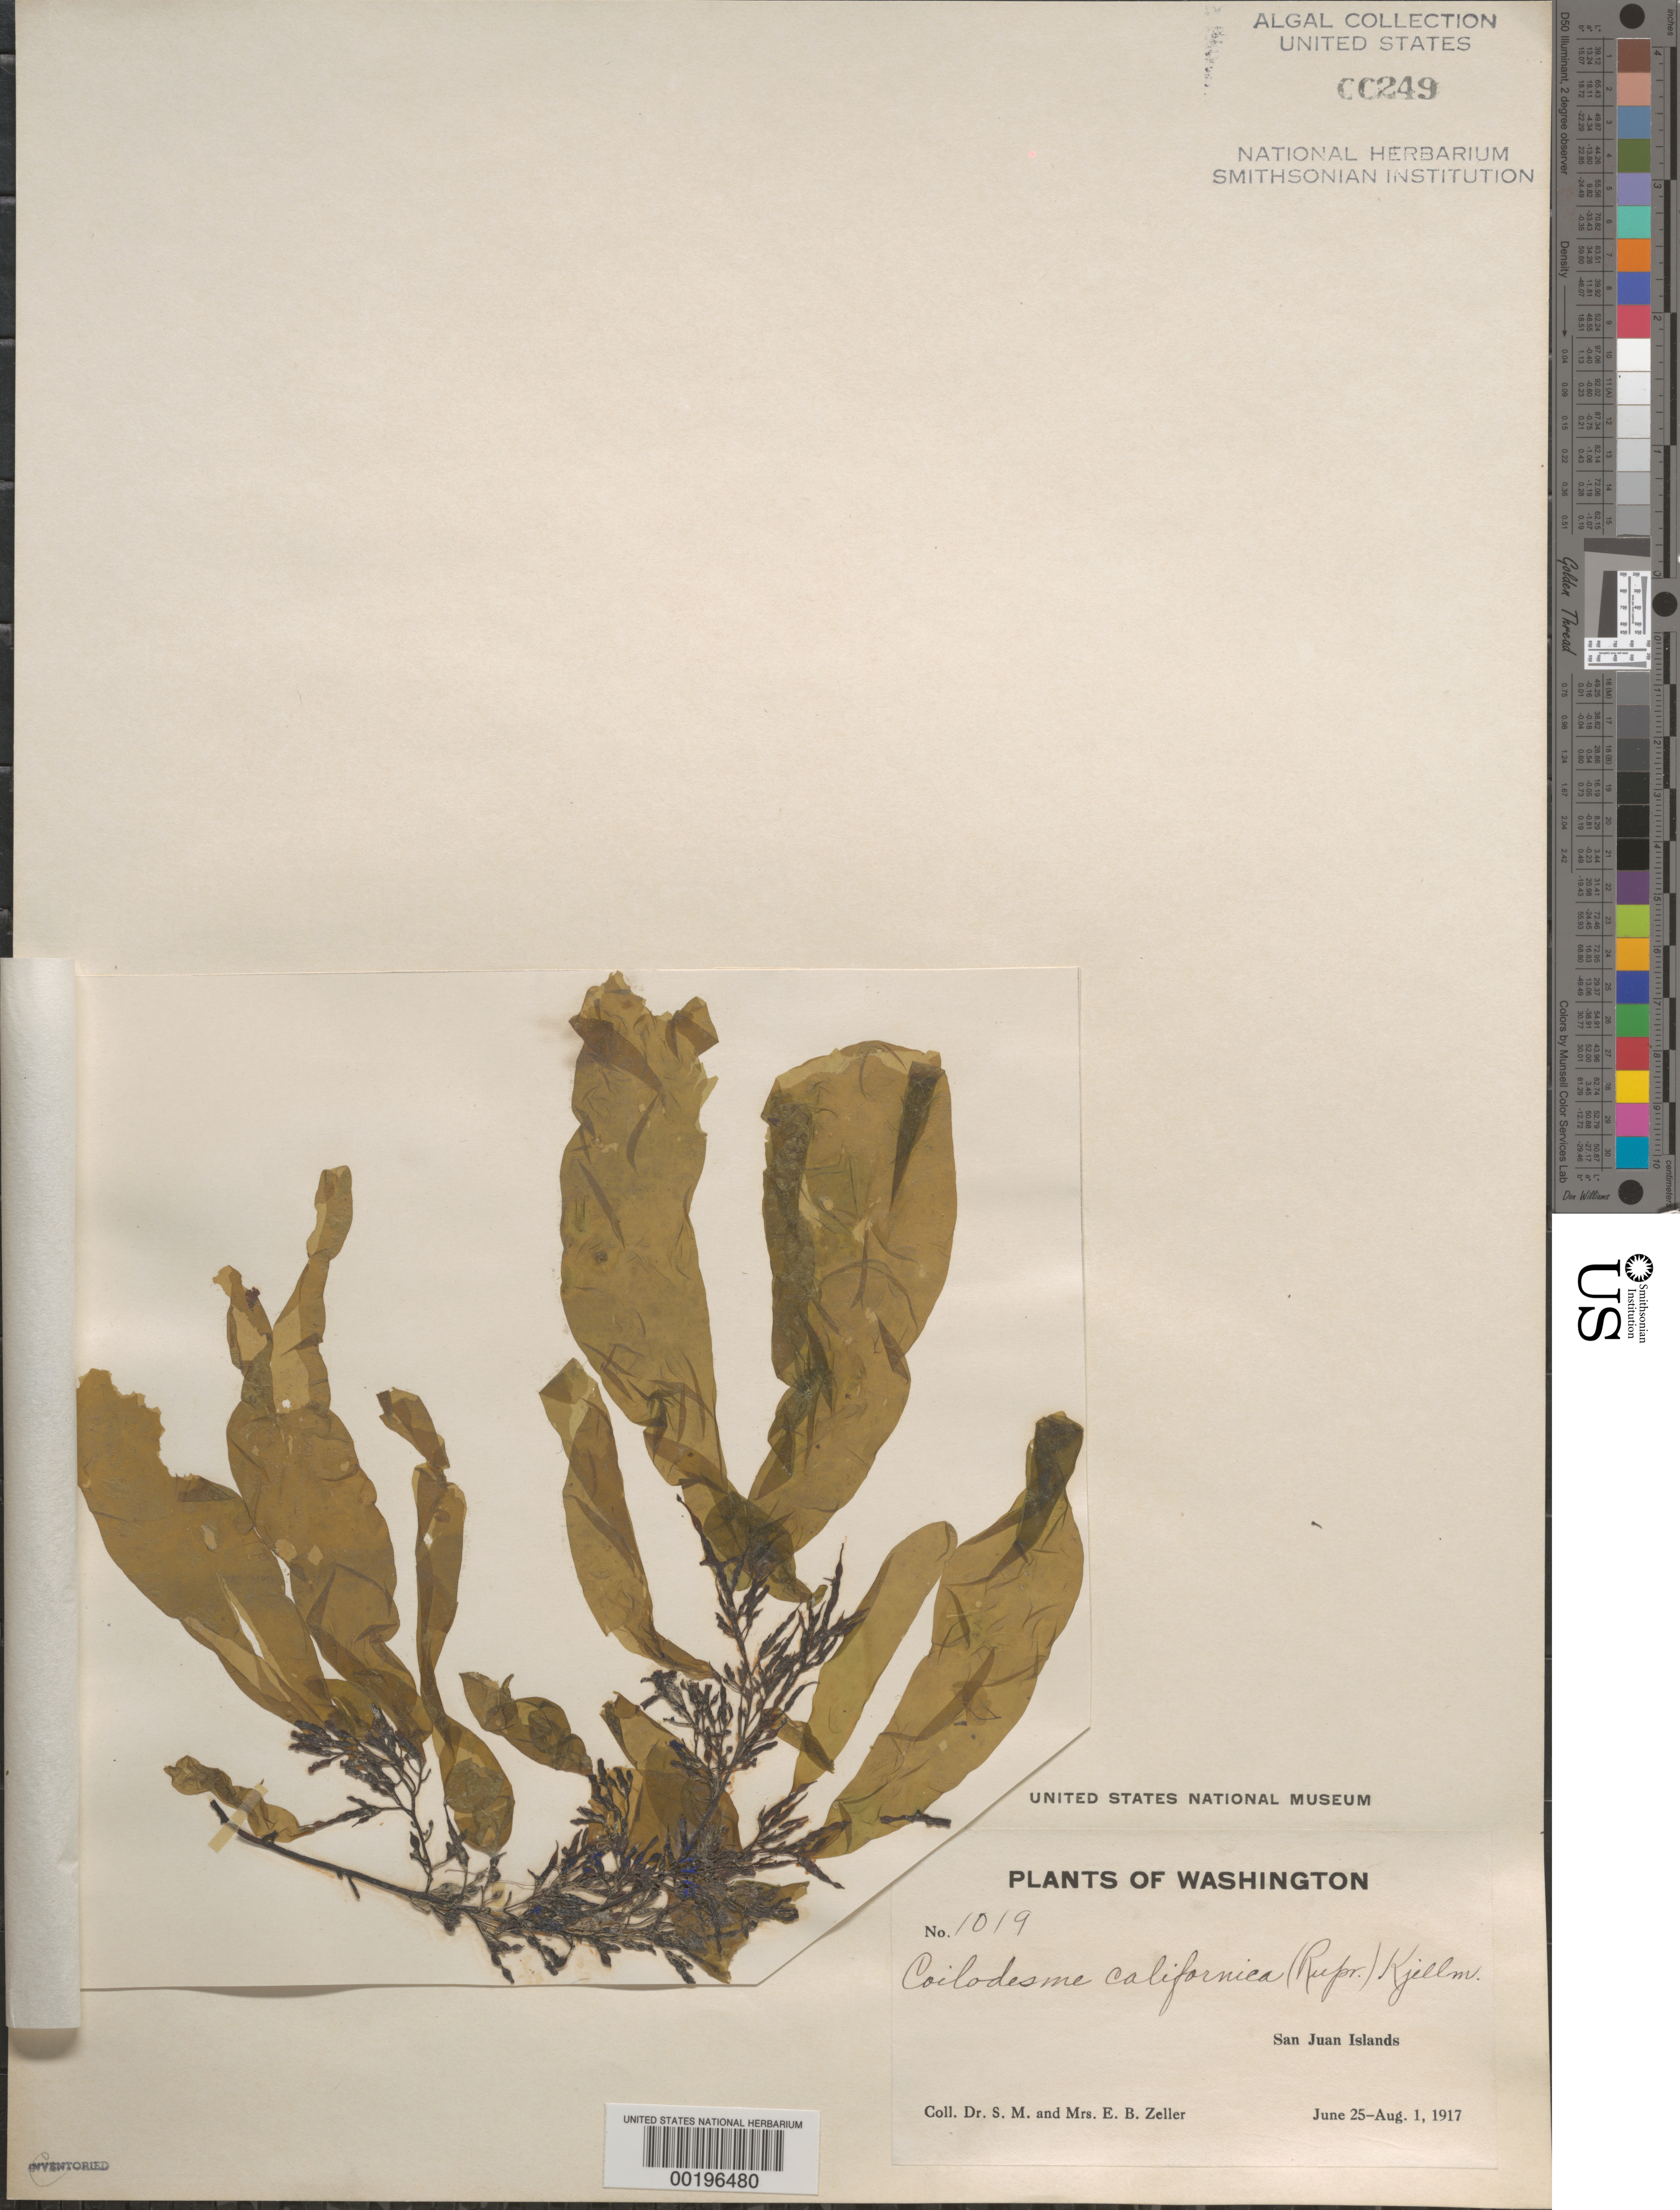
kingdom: Chromista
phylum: Ochrophyta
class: Phaeophyceae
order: Ectocarpales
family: Chordariaceae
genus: Coilodesme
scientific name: Coilodesme californica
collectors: S. Zeller & E. Zeller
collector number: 1019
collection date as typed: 25 Jun 1917 to 01 Aug 1917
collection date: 1917-06-25/1917-08-01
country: United States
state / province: Washington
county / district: San Juan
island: San Juan Islands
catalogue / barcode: US 249